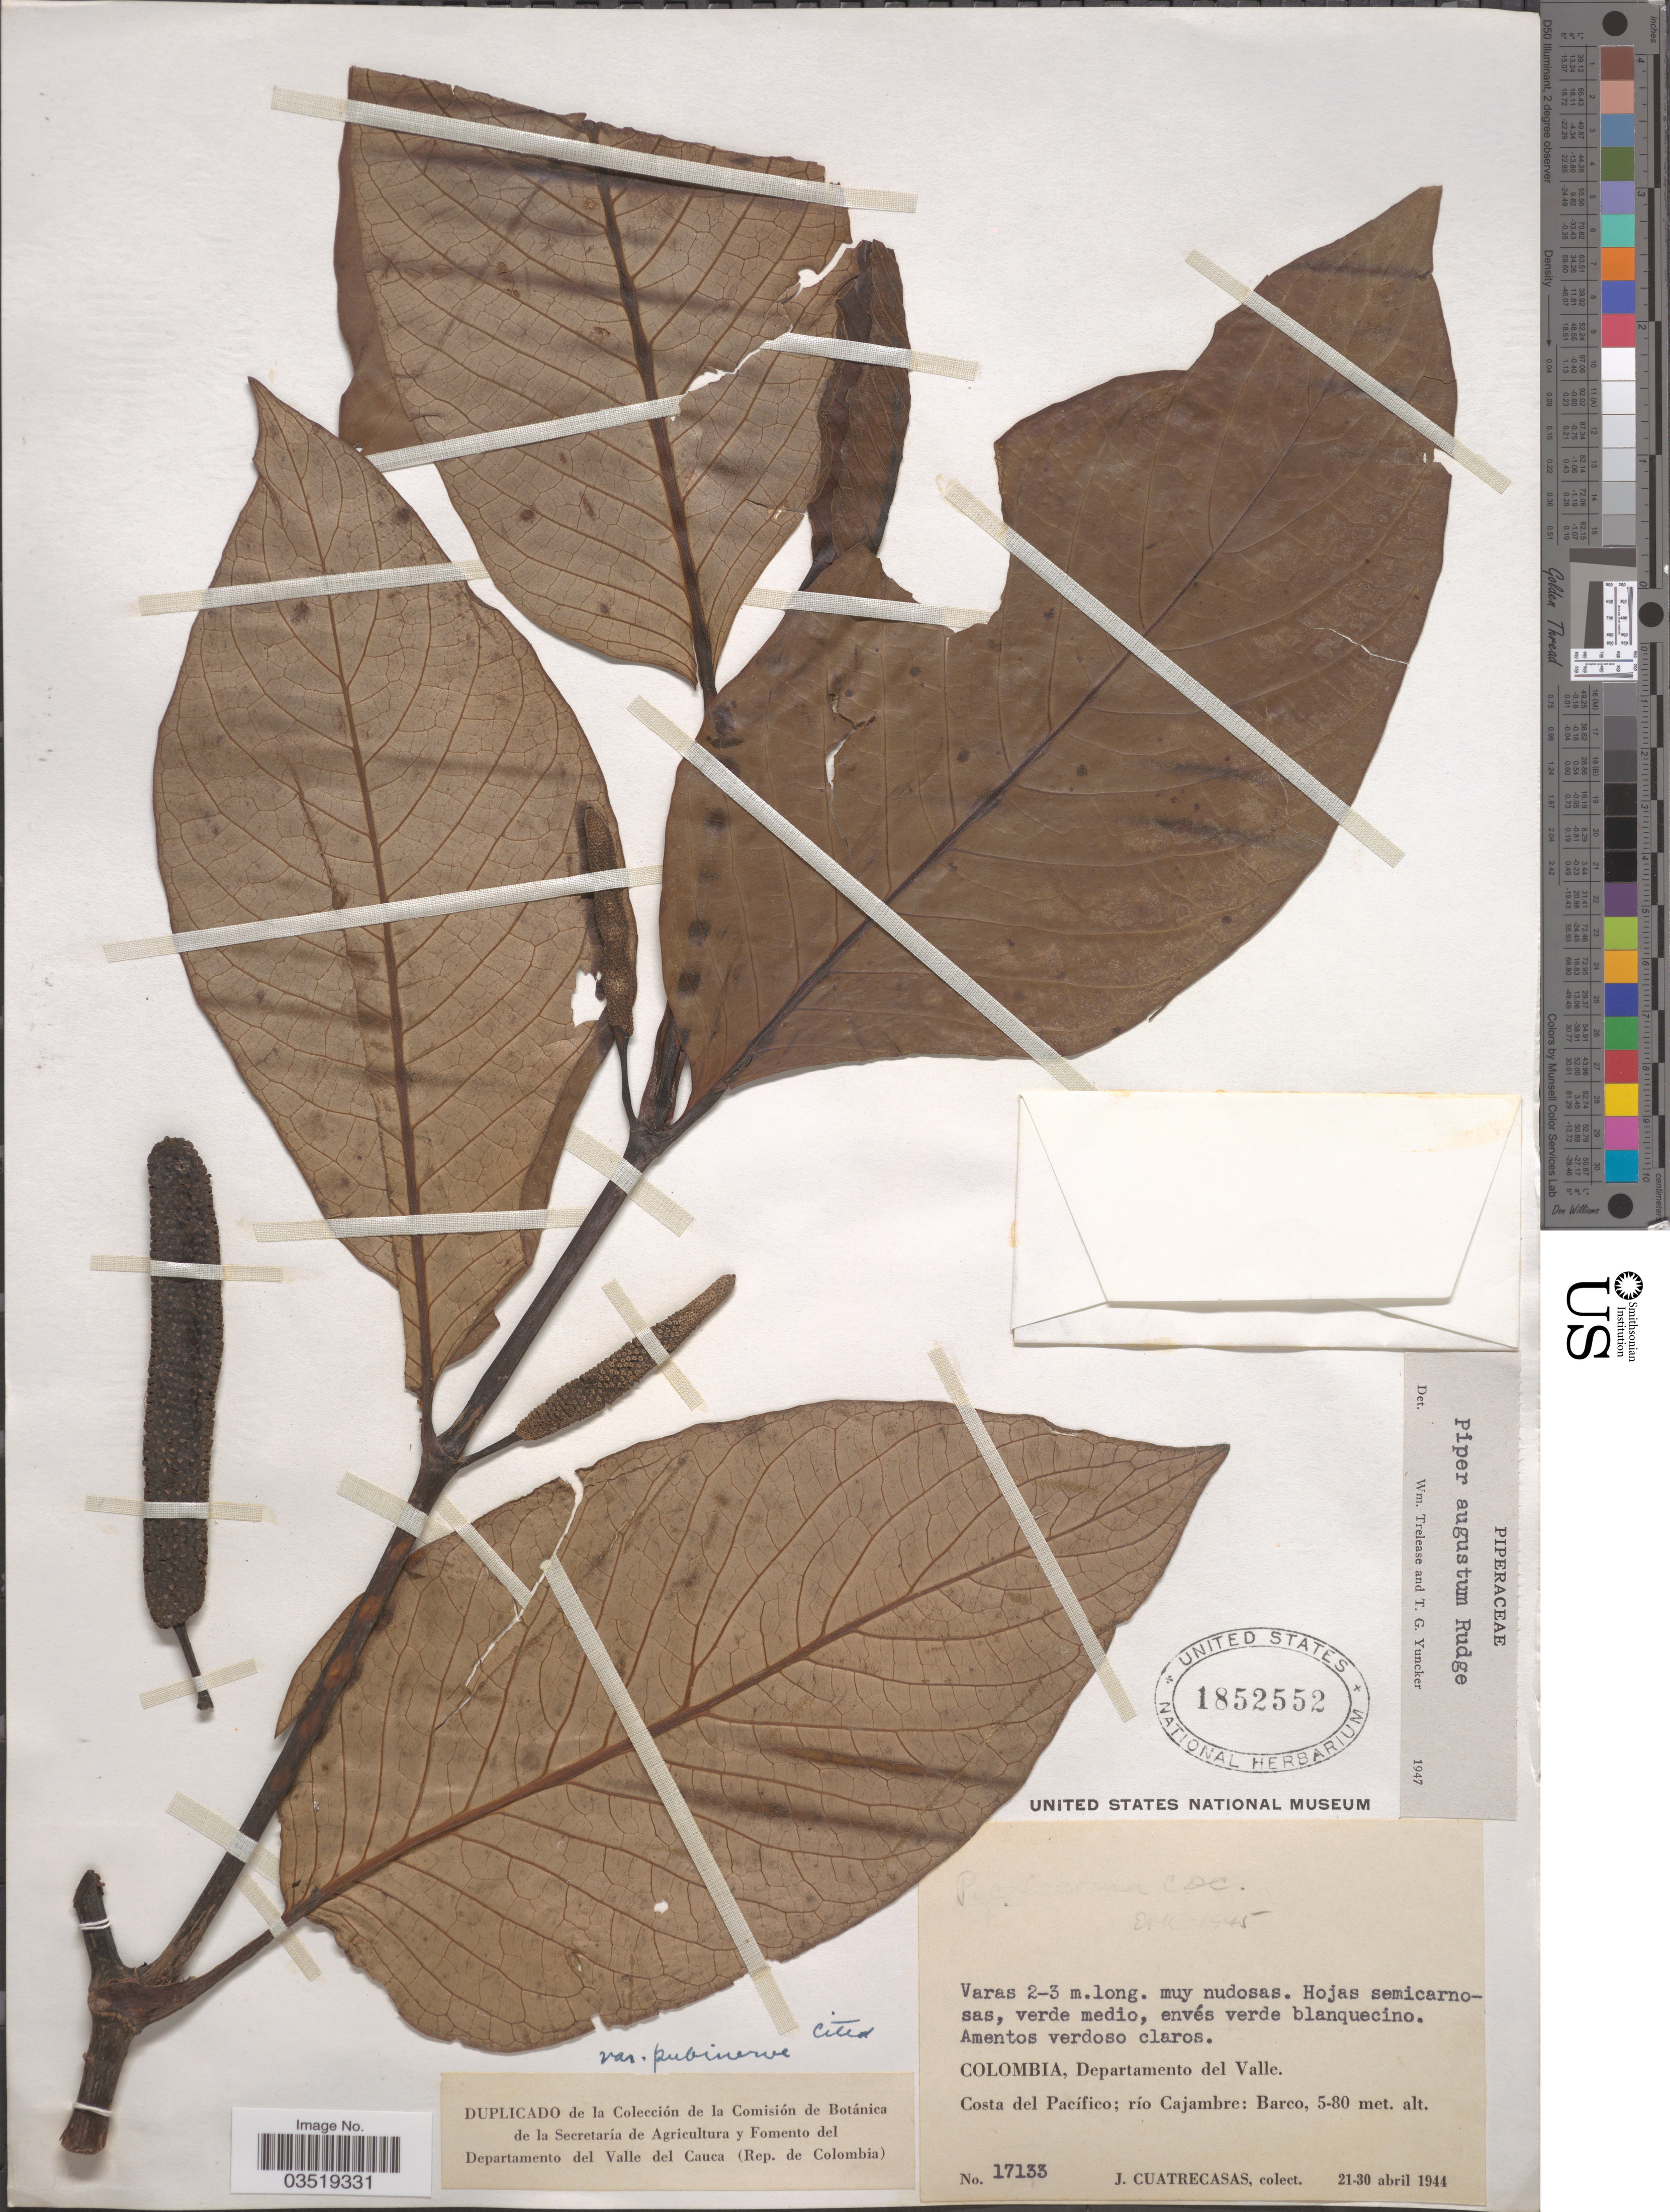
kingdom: Plantae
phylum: Tracheophyta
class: Magnoliopsida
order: Piperales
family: Piperaceae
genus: Piper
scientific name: Piper augustum var. pubinerve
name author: Trel. & Yunck.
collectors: J. Cuatrecasas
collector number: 17133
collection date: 1944-04-21/1944-04-30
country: Colombia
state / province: Valle del Cauca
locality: Departamento del Valle. Costa del Pacífico; río Cajambre: Barco.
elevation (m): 5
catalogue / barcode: US 1852552